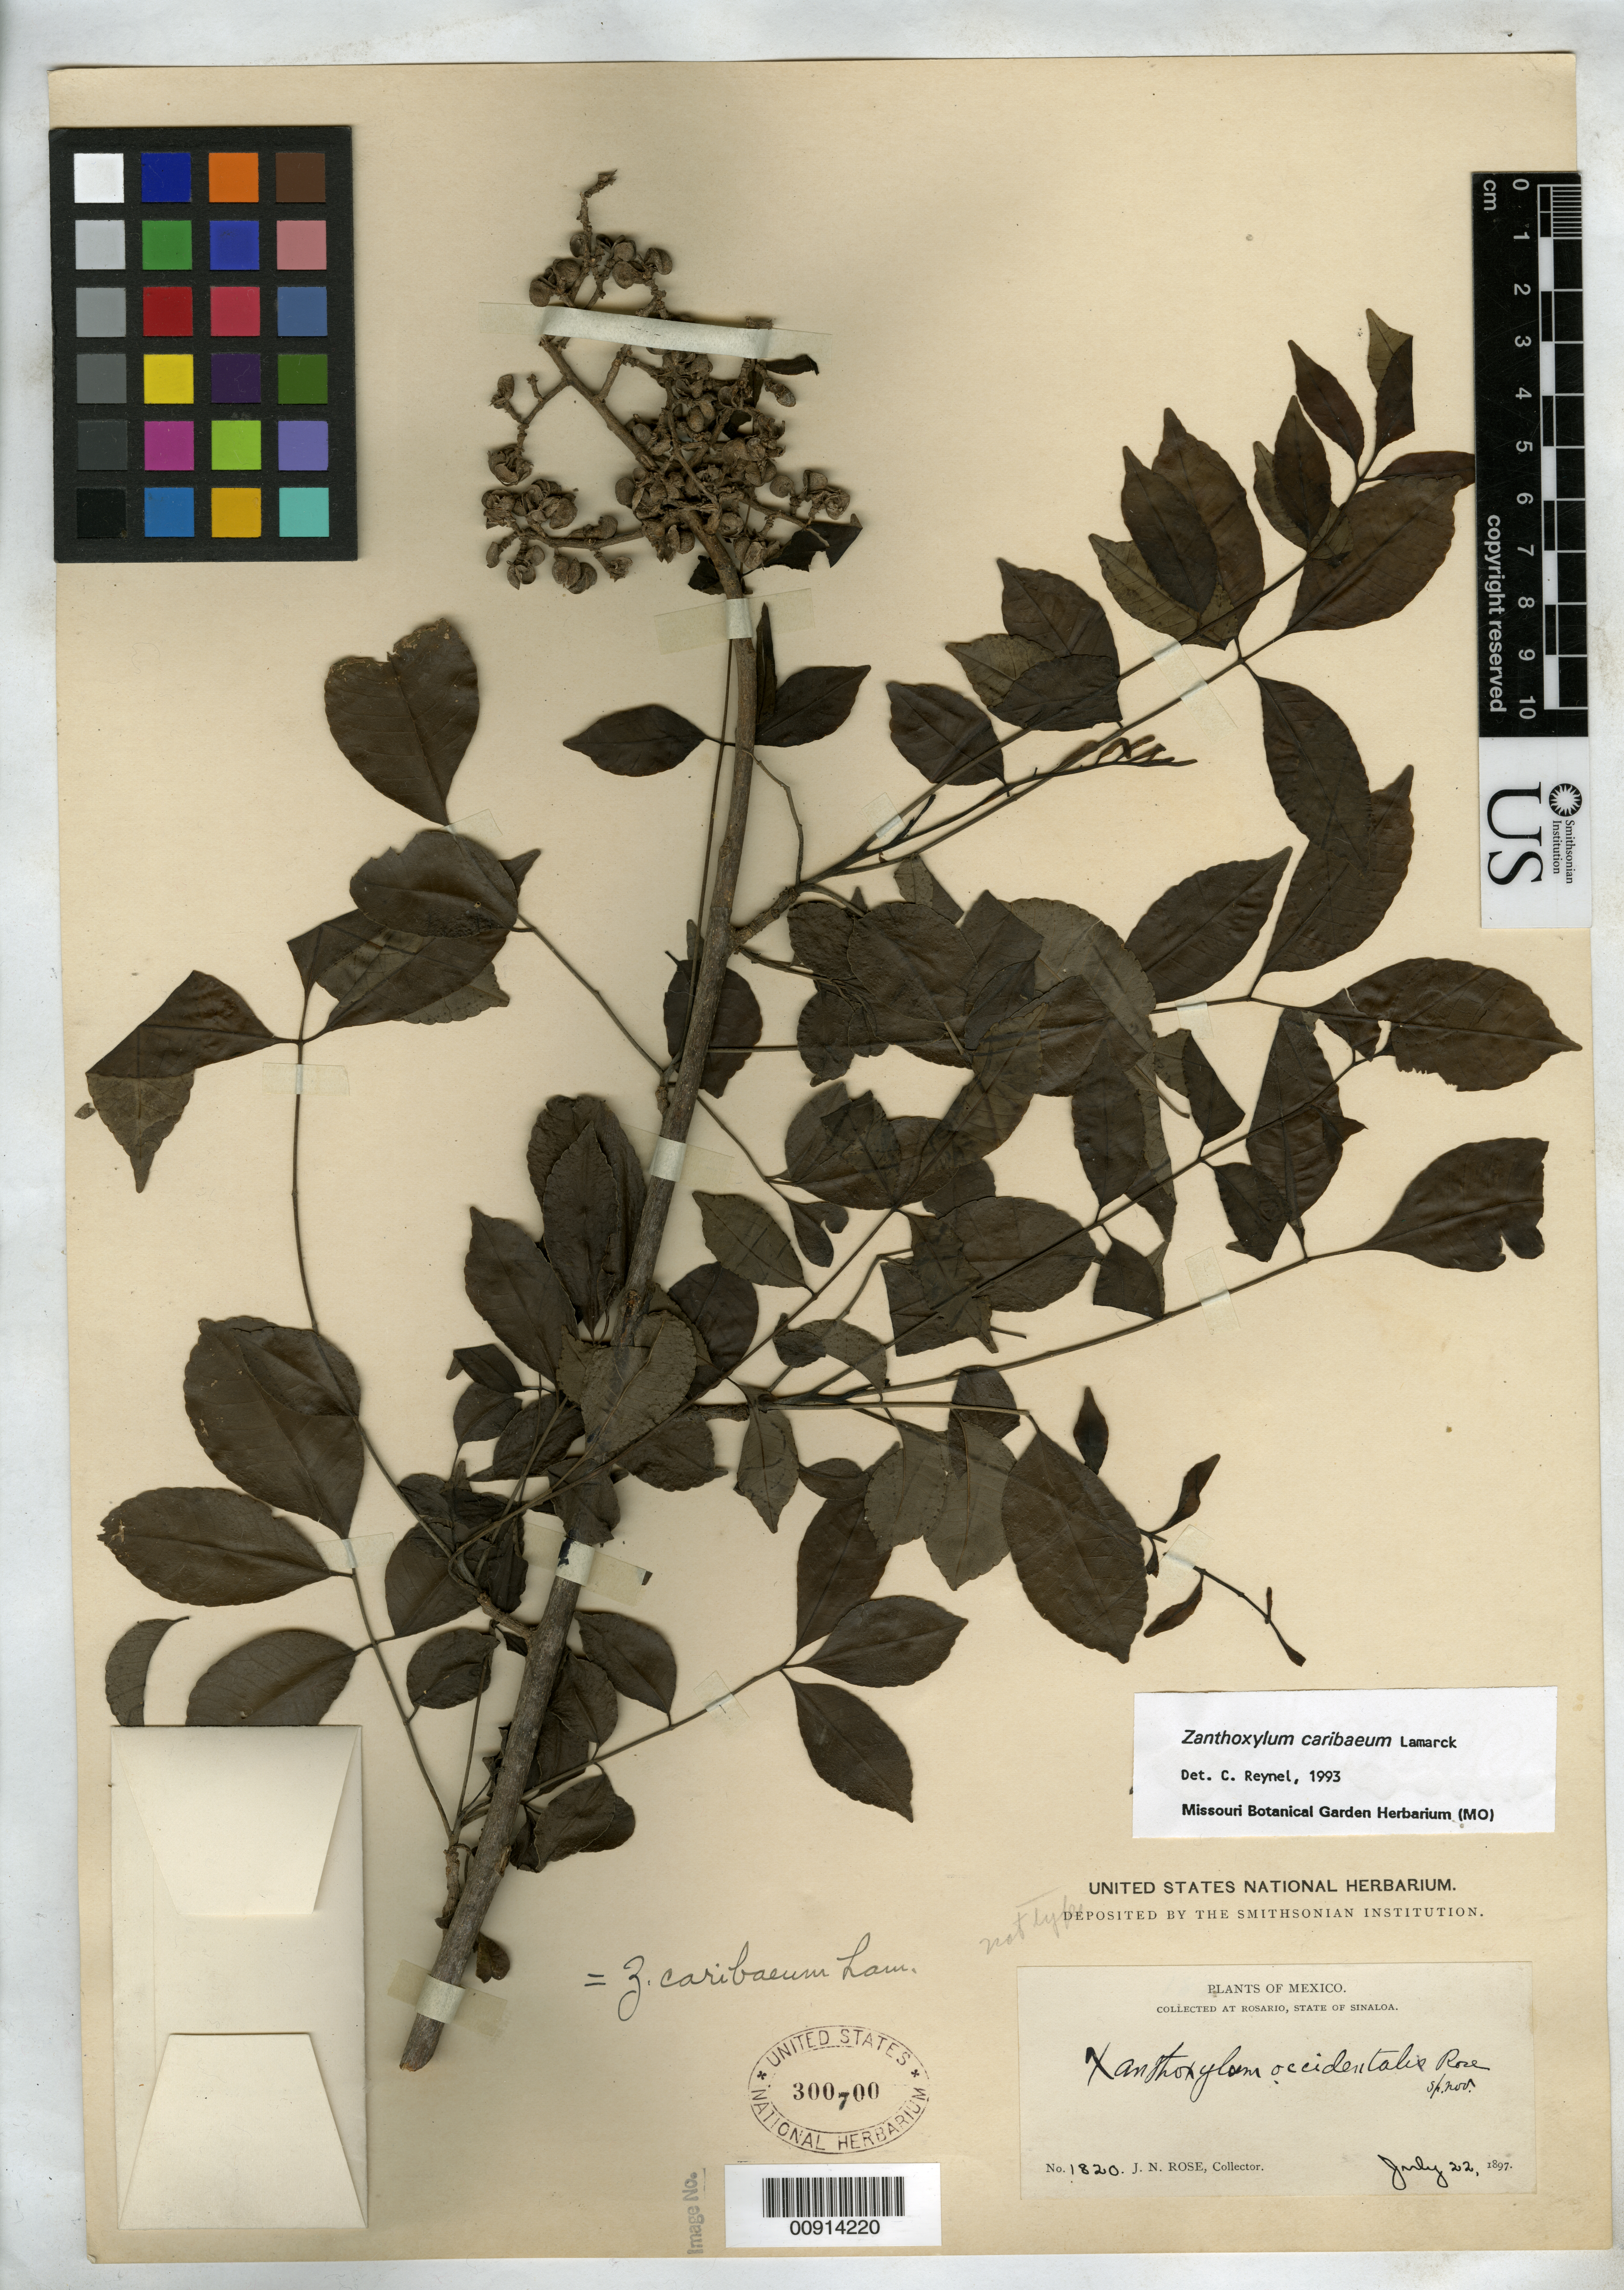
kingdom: Plantae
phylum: Tracheophyta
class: Magnoliopsida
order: Sapindales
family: Rutaceae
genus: Zanthoxylum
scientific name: Zanthoxylum occidentale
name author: Rose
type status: Syntype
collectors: J. N. Rose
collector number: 1820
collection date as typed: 22 Jul 1897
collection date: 1897-07-22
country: Mexico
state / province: Sinaloa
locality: Rosario, State of Sinaloa.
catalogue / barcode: US 300700